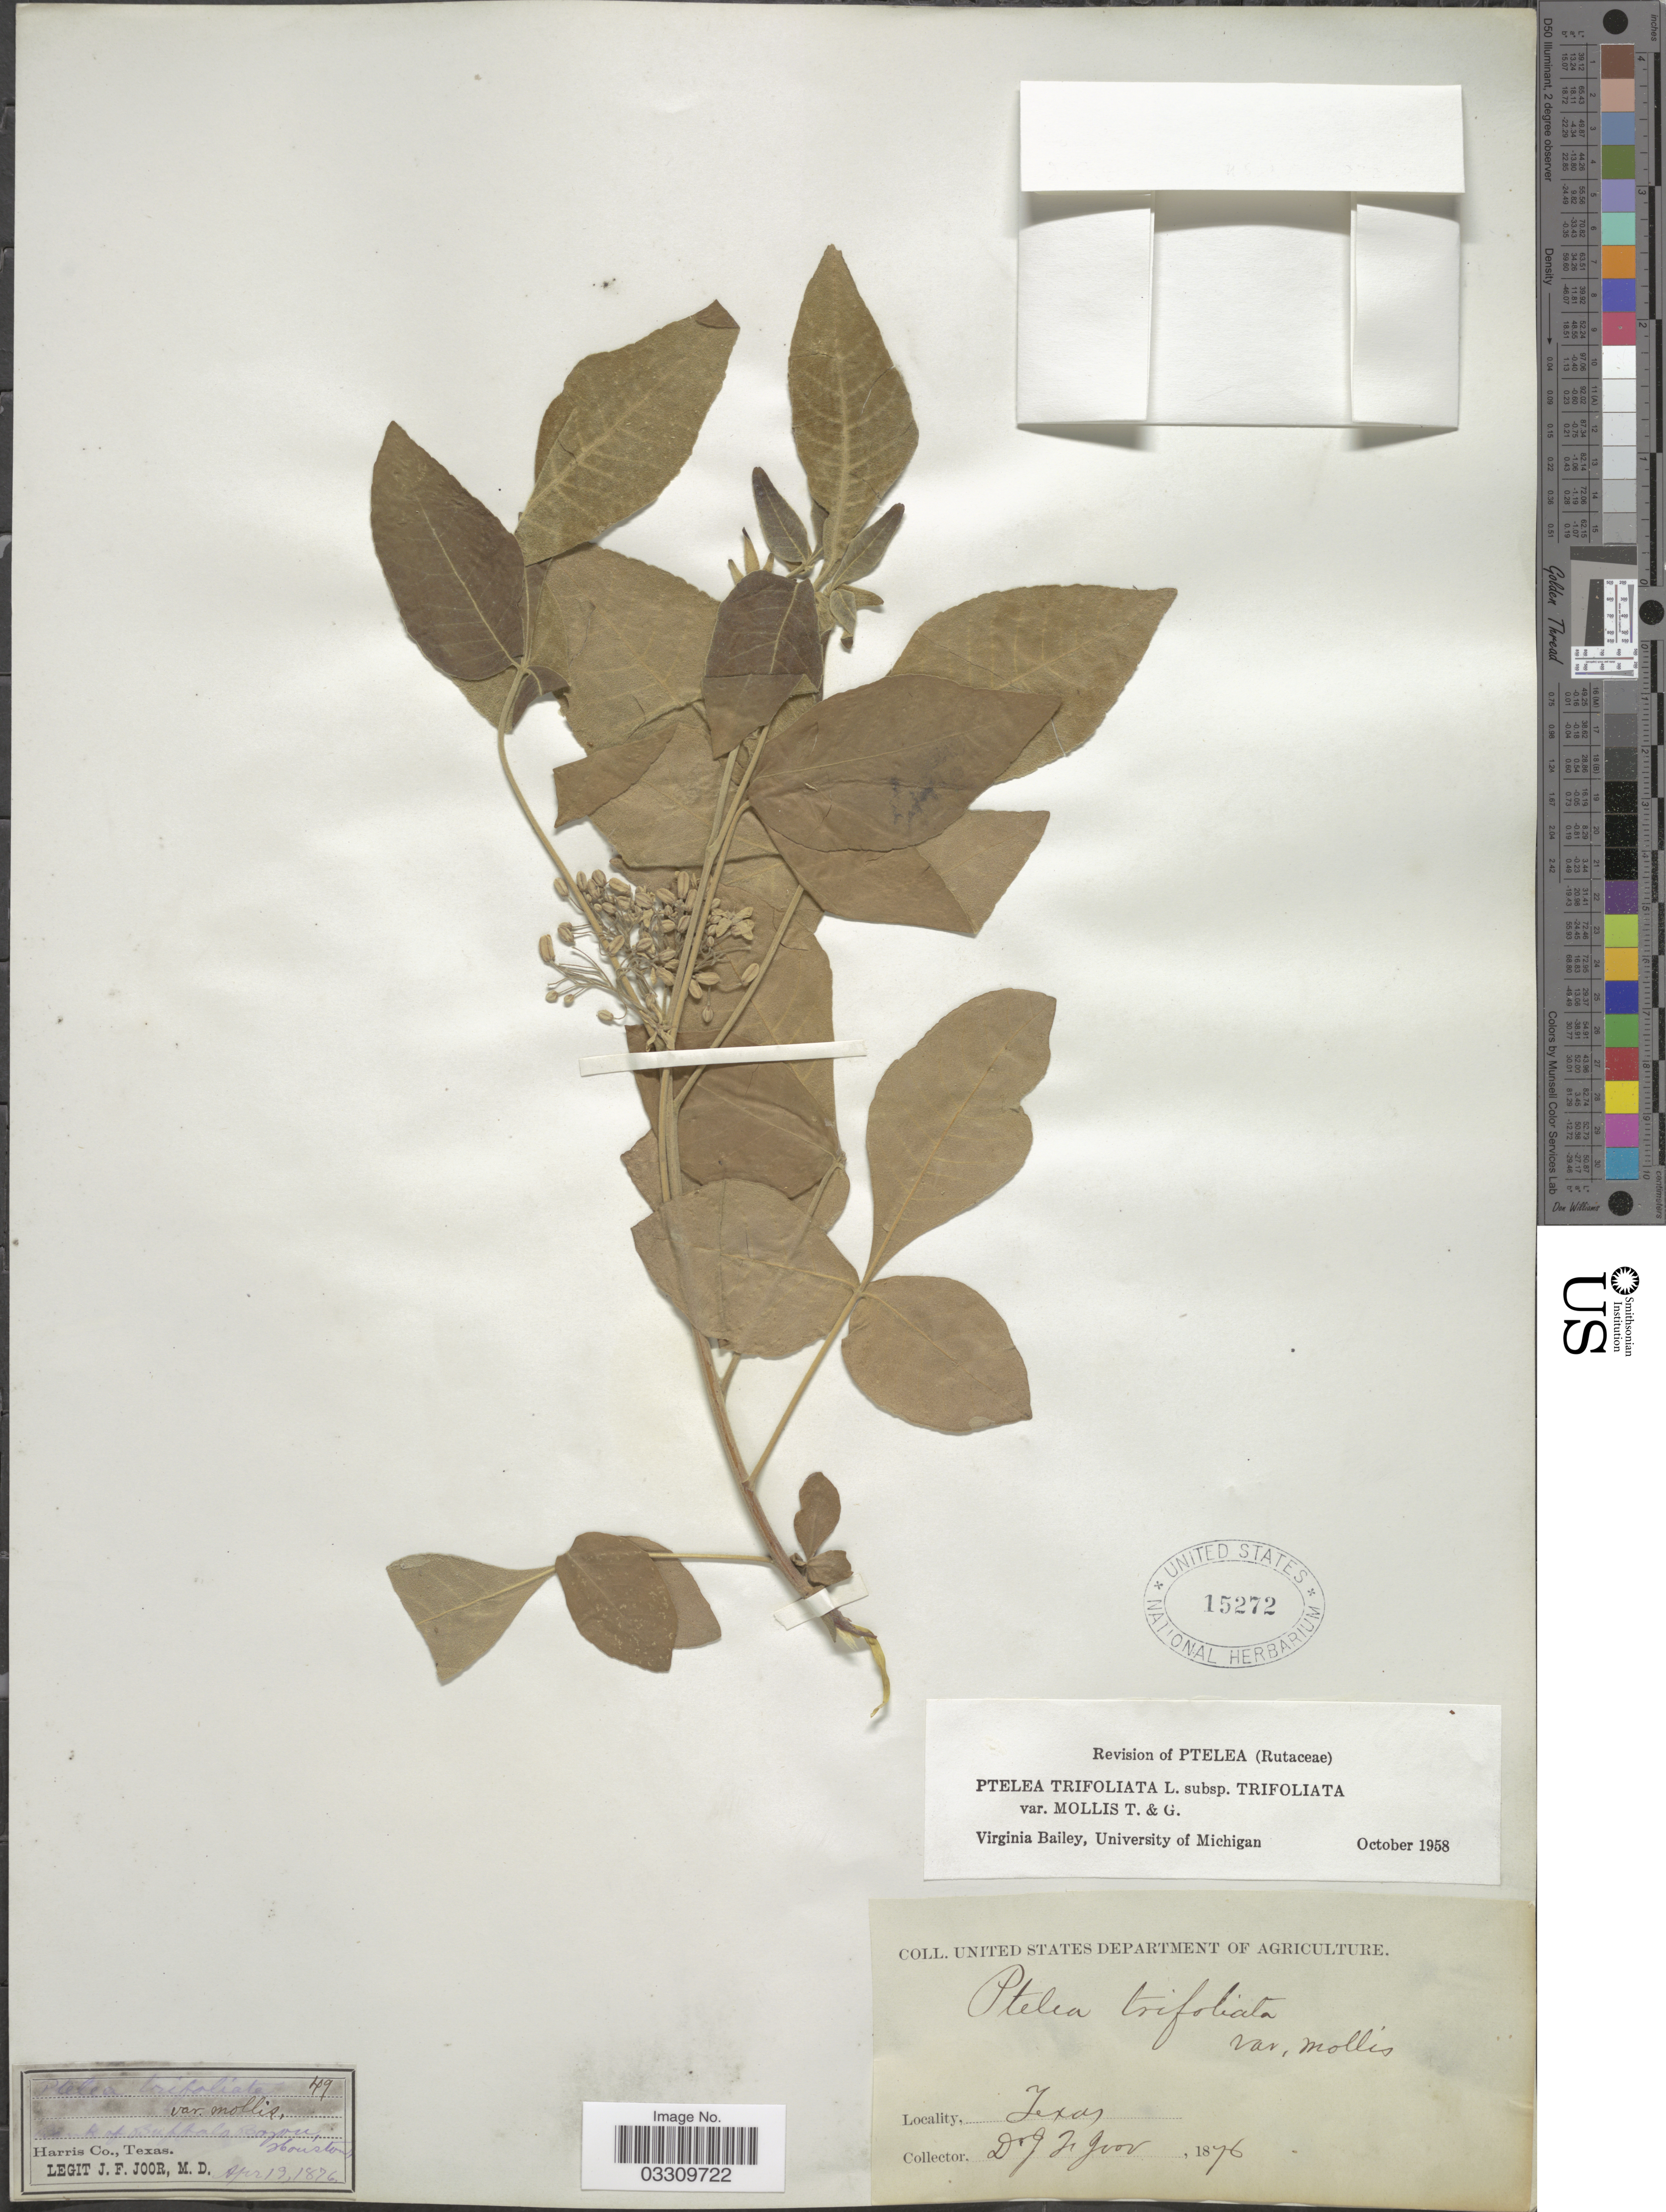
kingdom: Plantae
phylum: Tracheophyta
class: Magnoliopsida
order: Sapindales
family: Rutaceae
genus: Ptelea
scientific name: Ptelea trifoliata var. mollis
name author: Torr. & A. Gray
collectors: J. F. Joor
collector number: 49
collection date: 1876-04-19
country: United States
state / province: Texas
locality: Bank of Buffalo Bayou, Houston, Harris Co.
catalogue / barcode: US 15272